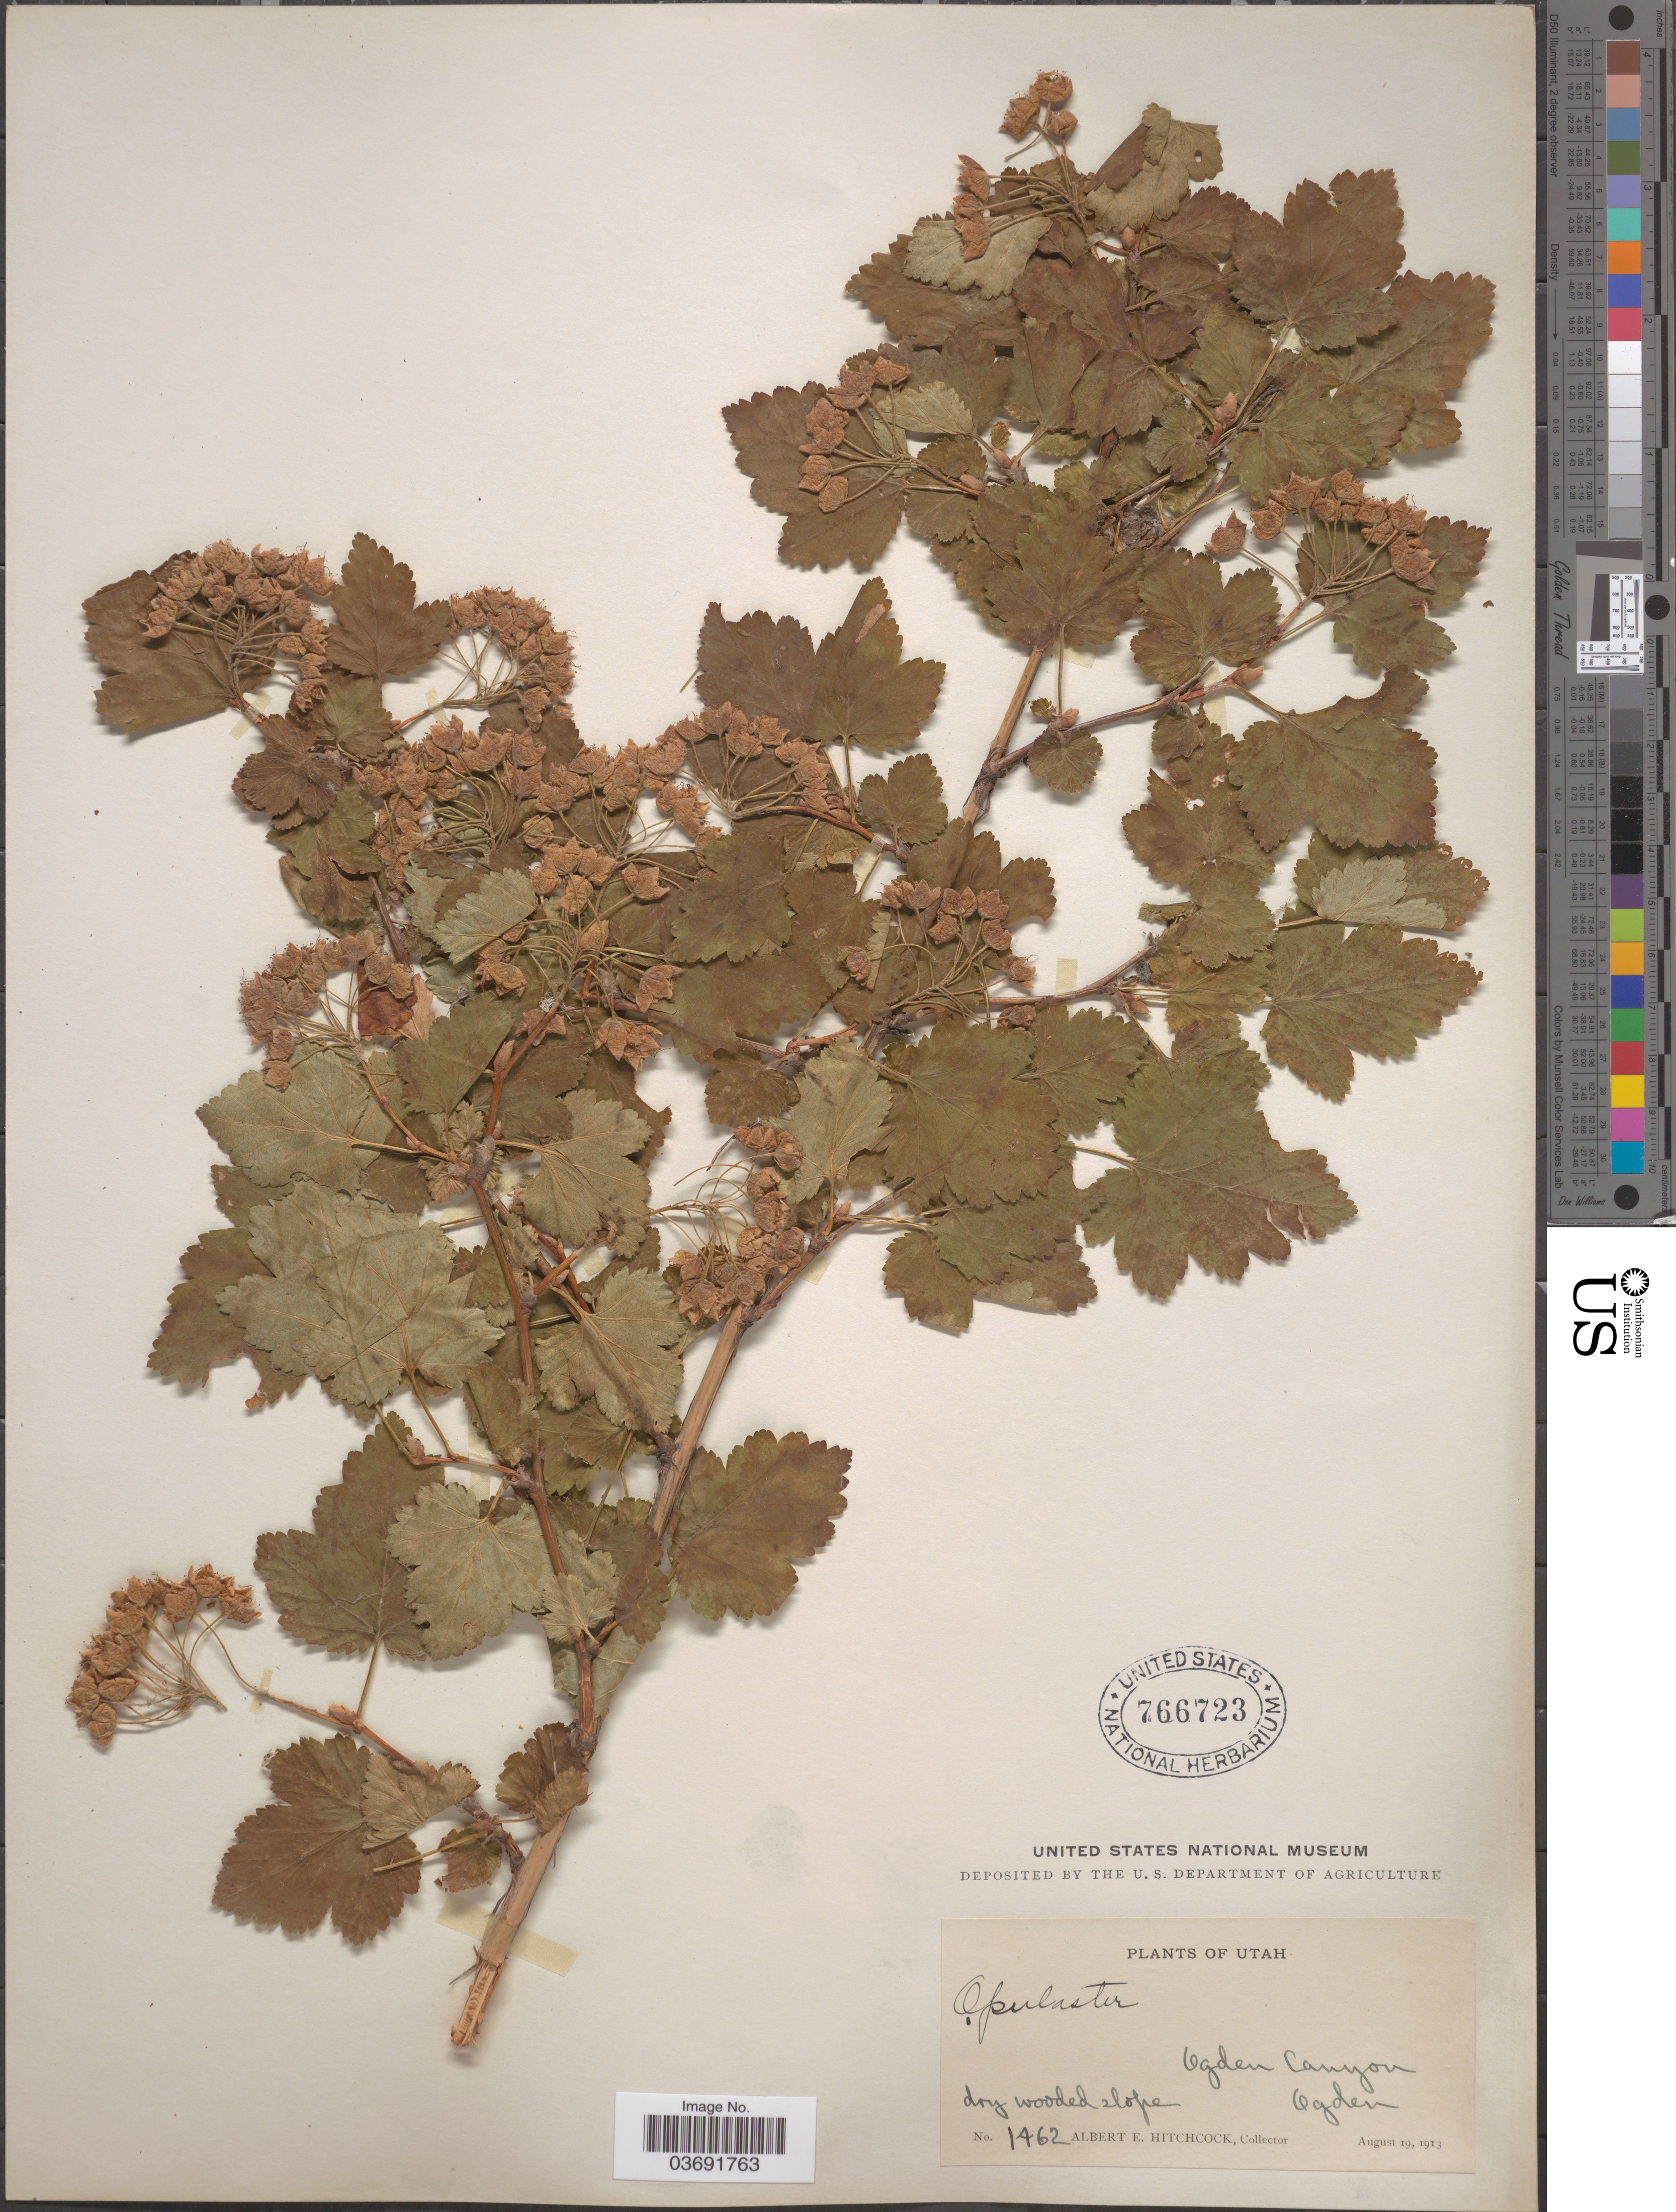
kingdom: Plantae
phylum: Tracheophyta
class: Magnoliopsida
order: Rosales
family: Rosaceae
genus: Physocarpus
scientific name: Physocarpus malvaceus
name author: (Greene) Kuntze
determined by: Strong, Mark T., (BOT), Smithsonian Institution - National Museum of Natural History (UNITED STATES)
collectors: A. Hitchcock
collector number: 1462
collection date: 1913-08-19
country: United States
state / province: Utah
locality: Ogden Canyon. Ogden.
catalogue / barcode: US 766723